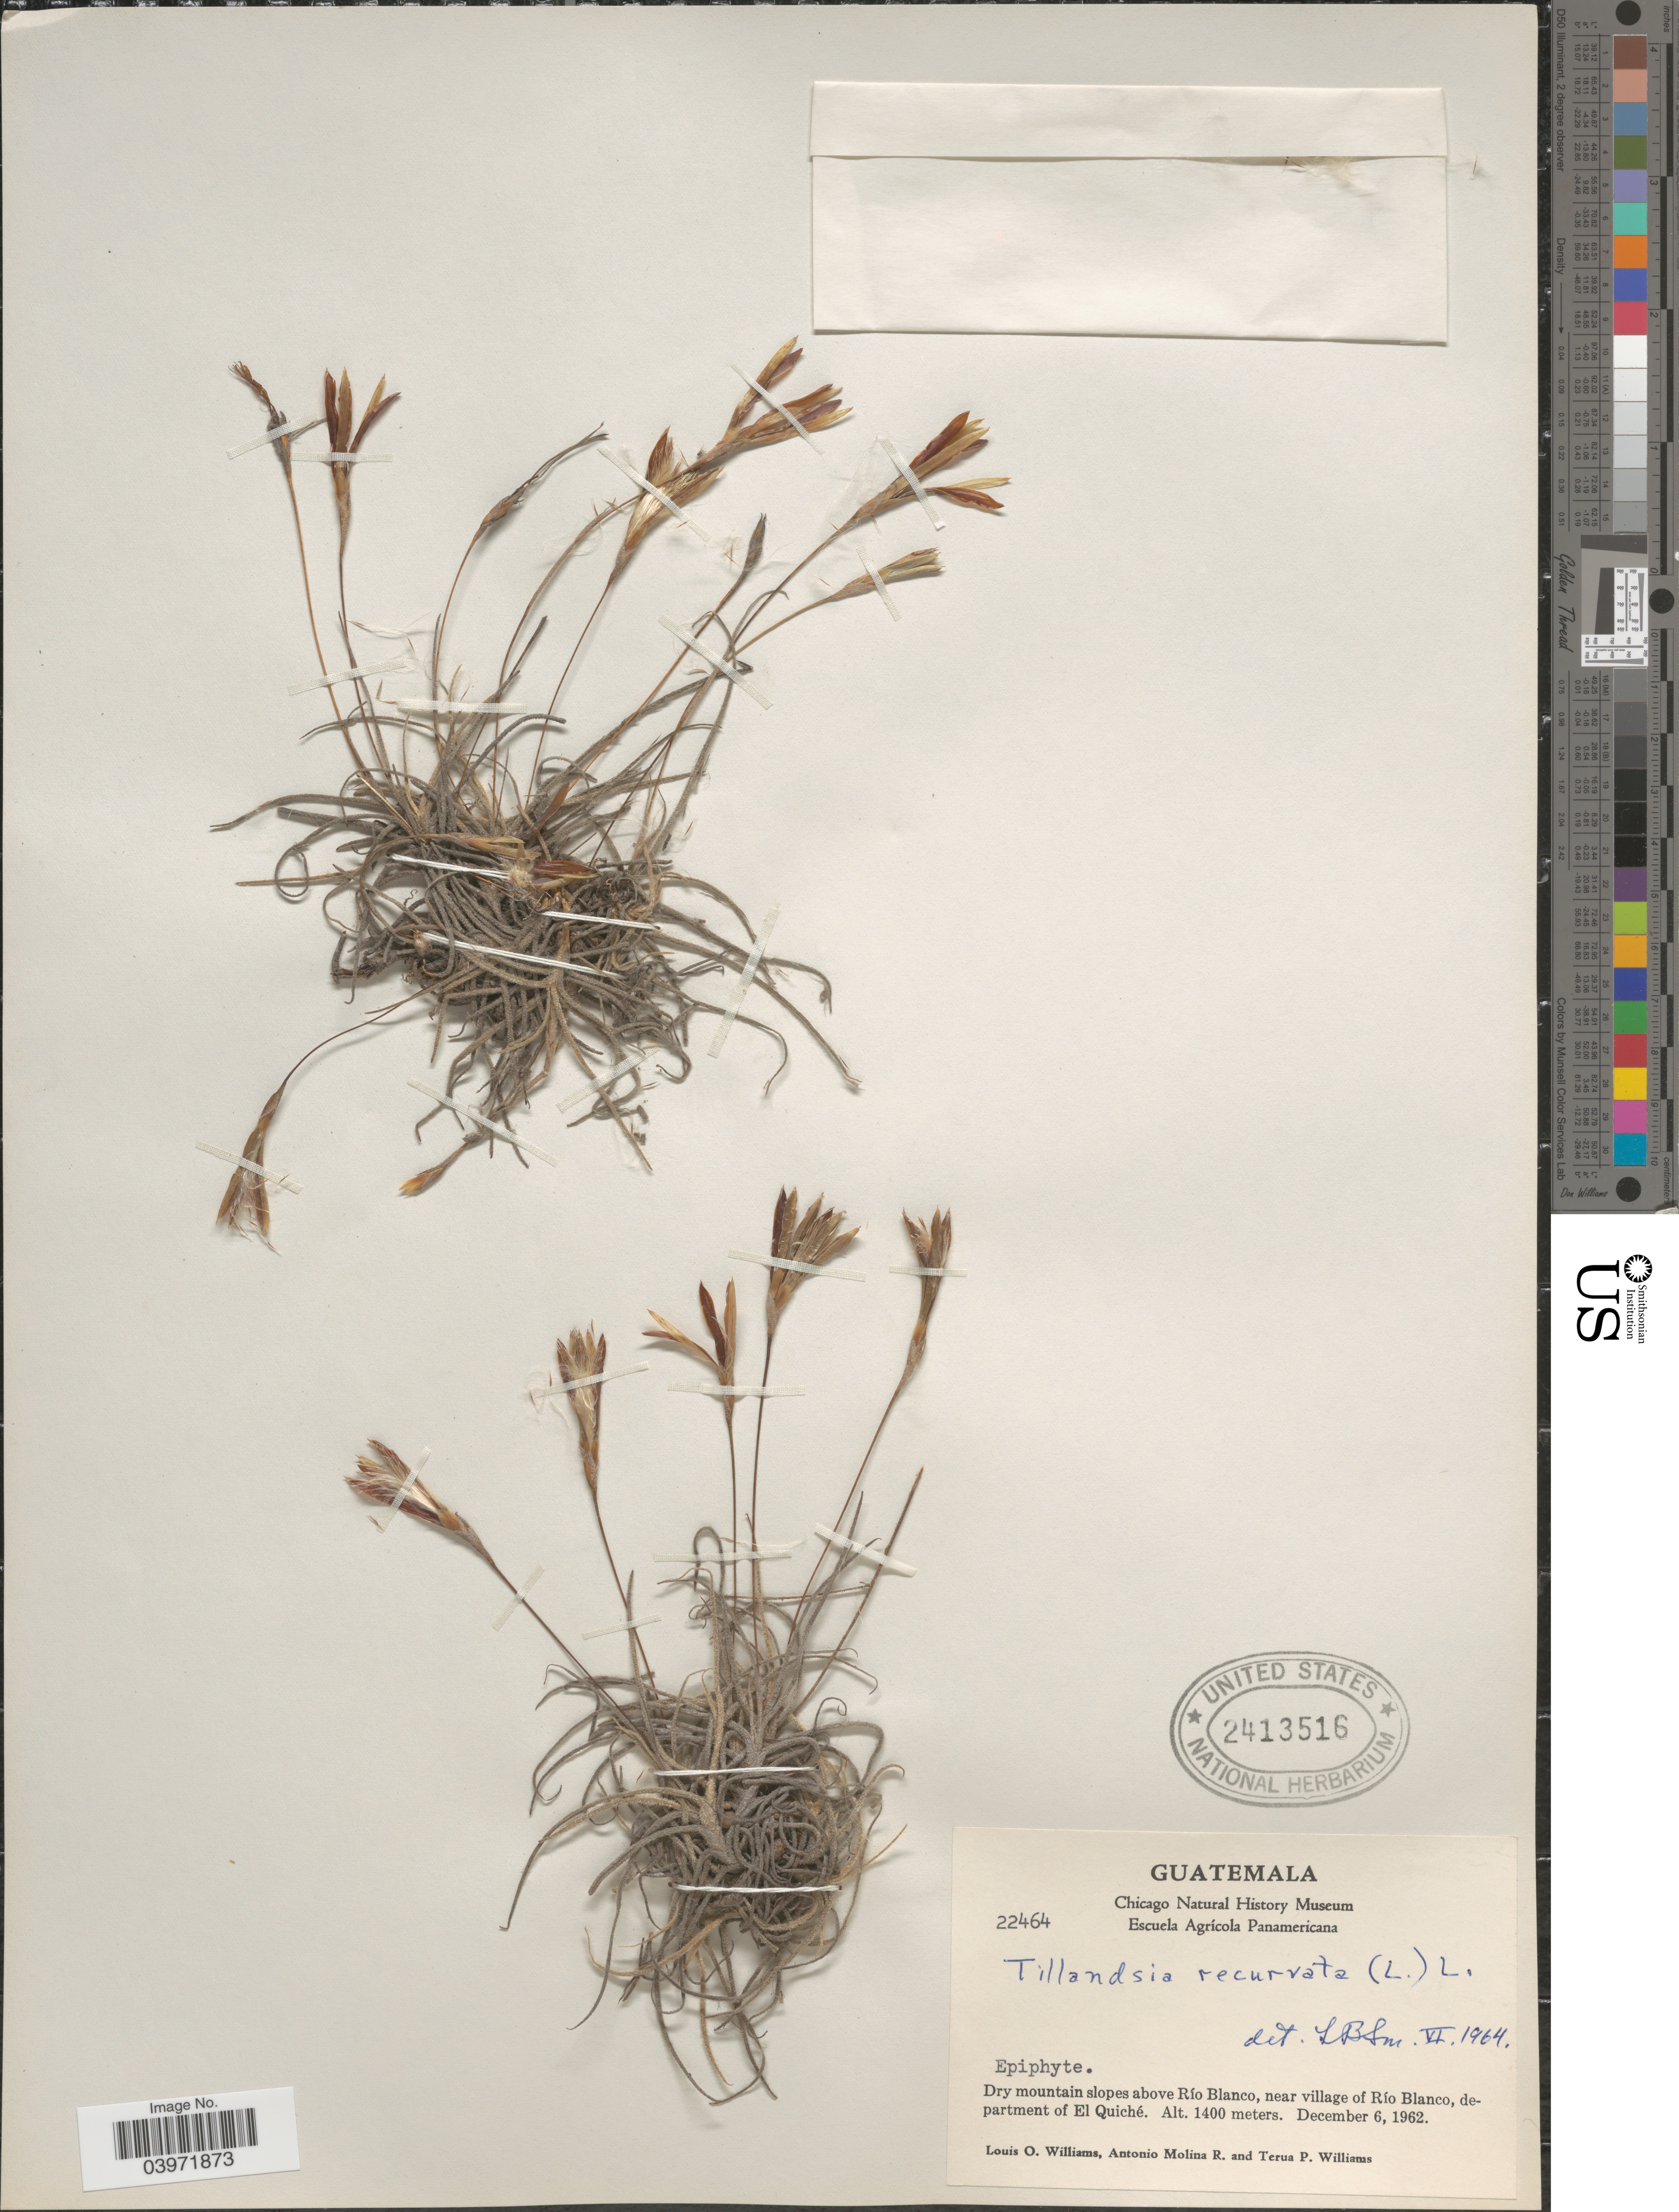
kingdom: Plantae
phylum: Tracheophyta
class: Liliopsida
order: Poales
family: Bromeliaceae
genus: Tillandsia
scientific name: Tillandsia recurvata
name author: L.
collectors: L. O. Williams, A. Molina R. & T. Williams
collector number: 22464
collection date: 1962-12-06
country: Guatemala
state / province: El Quiche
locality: Dry mountain slopes above Río Blanco, near village of Río Blanco, department of El Quiché.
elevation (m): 1400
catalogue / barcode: US 2413516